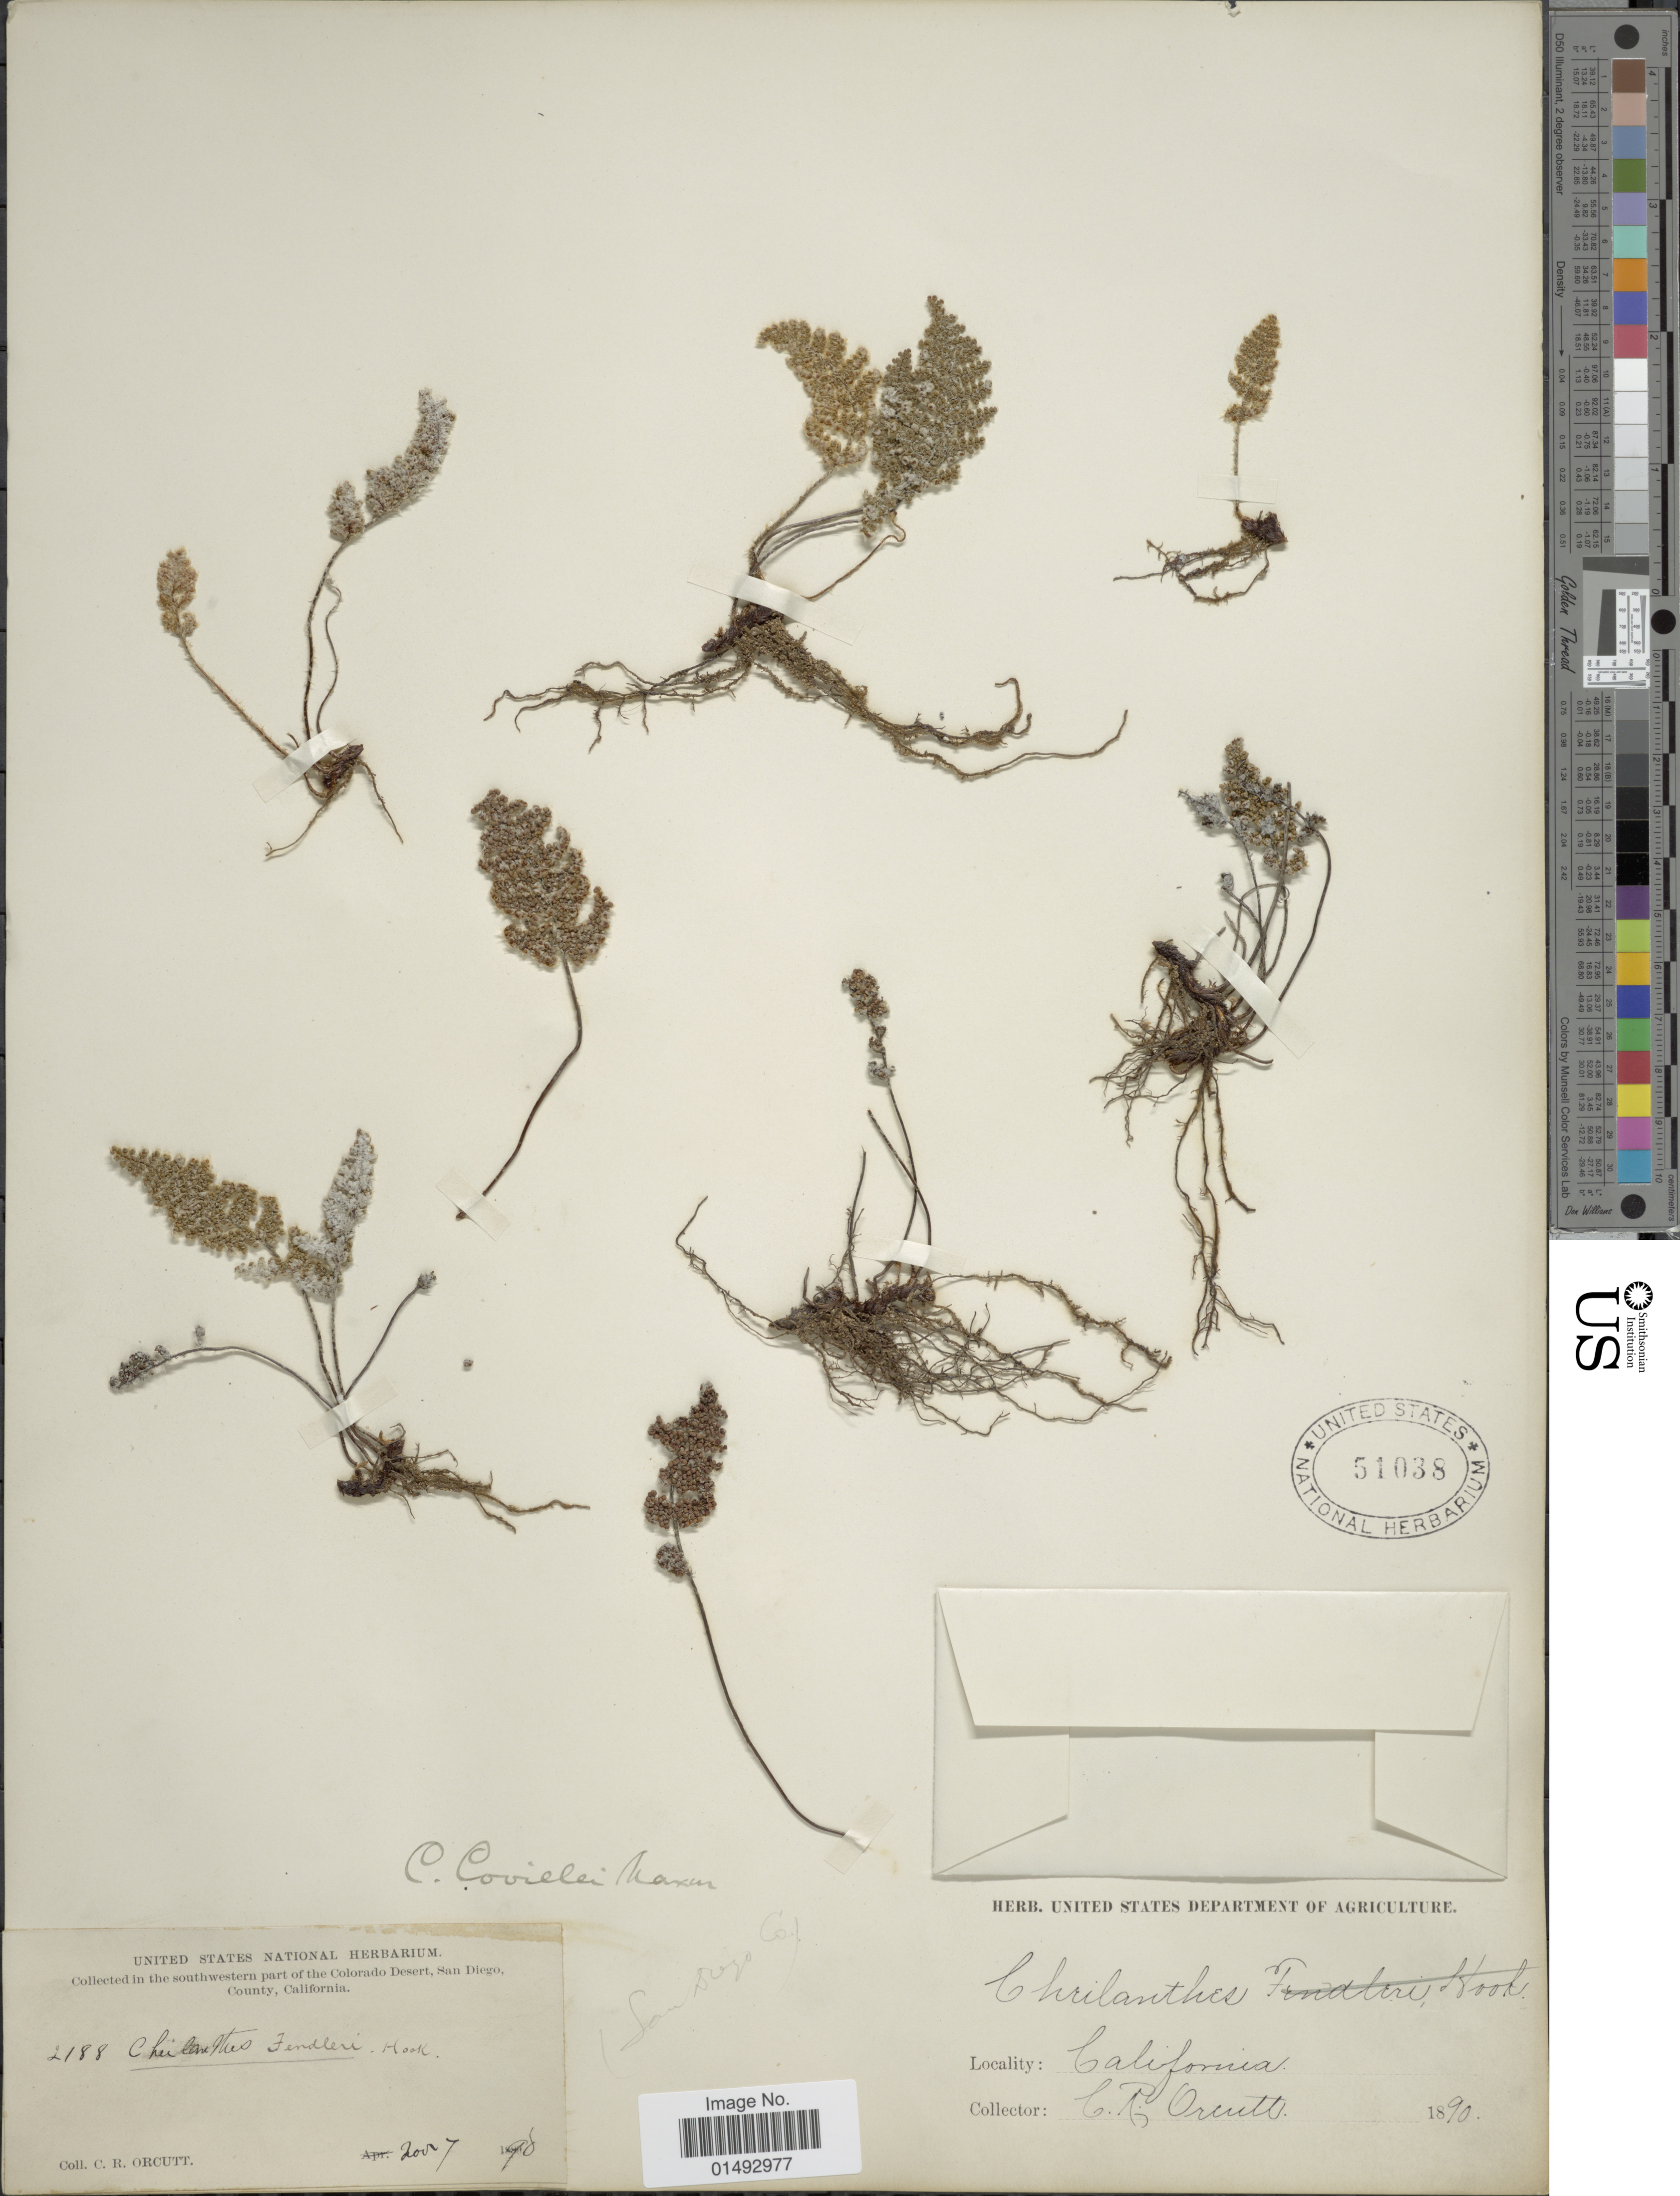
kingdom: Plantae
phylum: Tracheophyta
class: Polypodiopsida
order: Polypodiales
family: Pteridaceae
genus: Myriopteris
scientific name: Myriopteris covillei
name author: (Maxon) Á. Löve & D. Löve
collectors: C. R. Orcutt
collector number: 2188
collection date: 1890-11-07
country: United States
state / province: California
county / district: San Diego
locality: In the southwesterb part of the Colorado Desert, San Diego, County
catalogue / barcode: US 51038